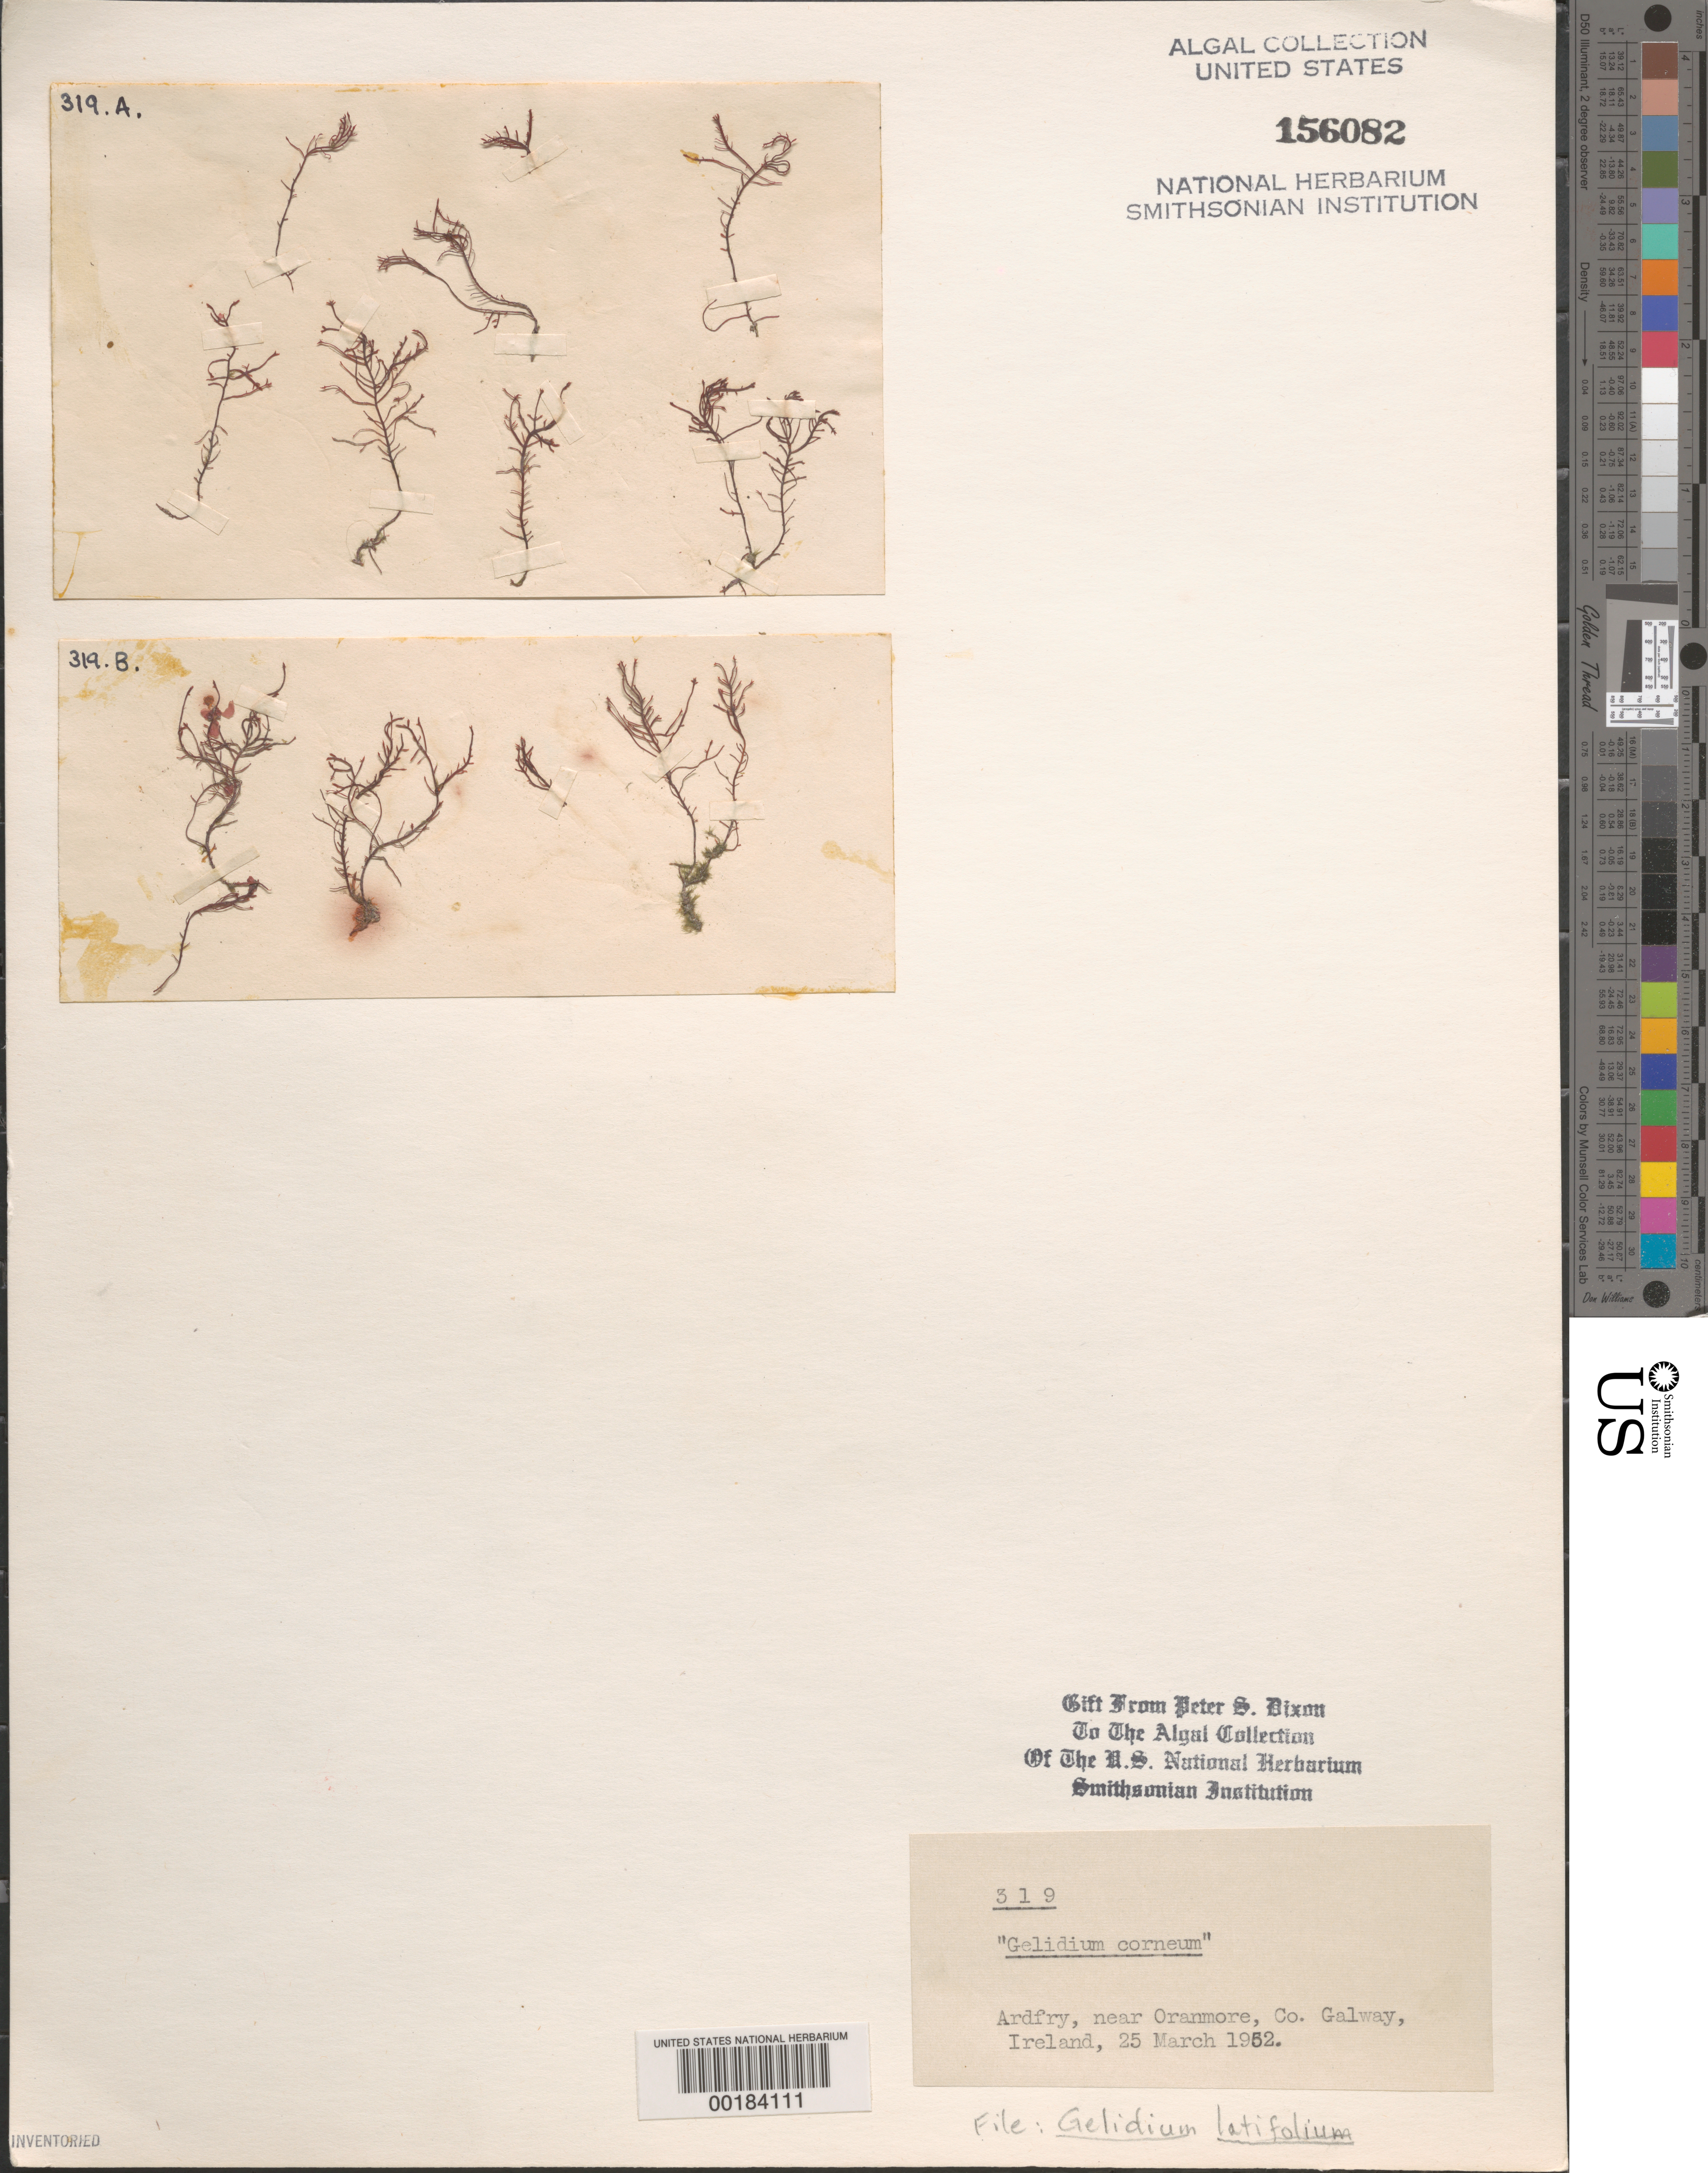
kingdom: Plantae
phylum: Rhodophyta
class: Florideophyceae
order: Gelidiales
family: Gelidiaceae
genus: Gelidium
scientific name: Gelidium spinosum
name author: (S.G. Gmel.) P.C. Silva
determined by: Algae name updating Project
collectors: P. S. Dixon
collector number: PSD 319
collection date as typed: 25 Mar 1952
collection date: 1952-03-25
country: Ireland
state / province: Connaught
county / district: Galway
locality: Ardfry, near Oranmore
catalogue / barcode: US 156082